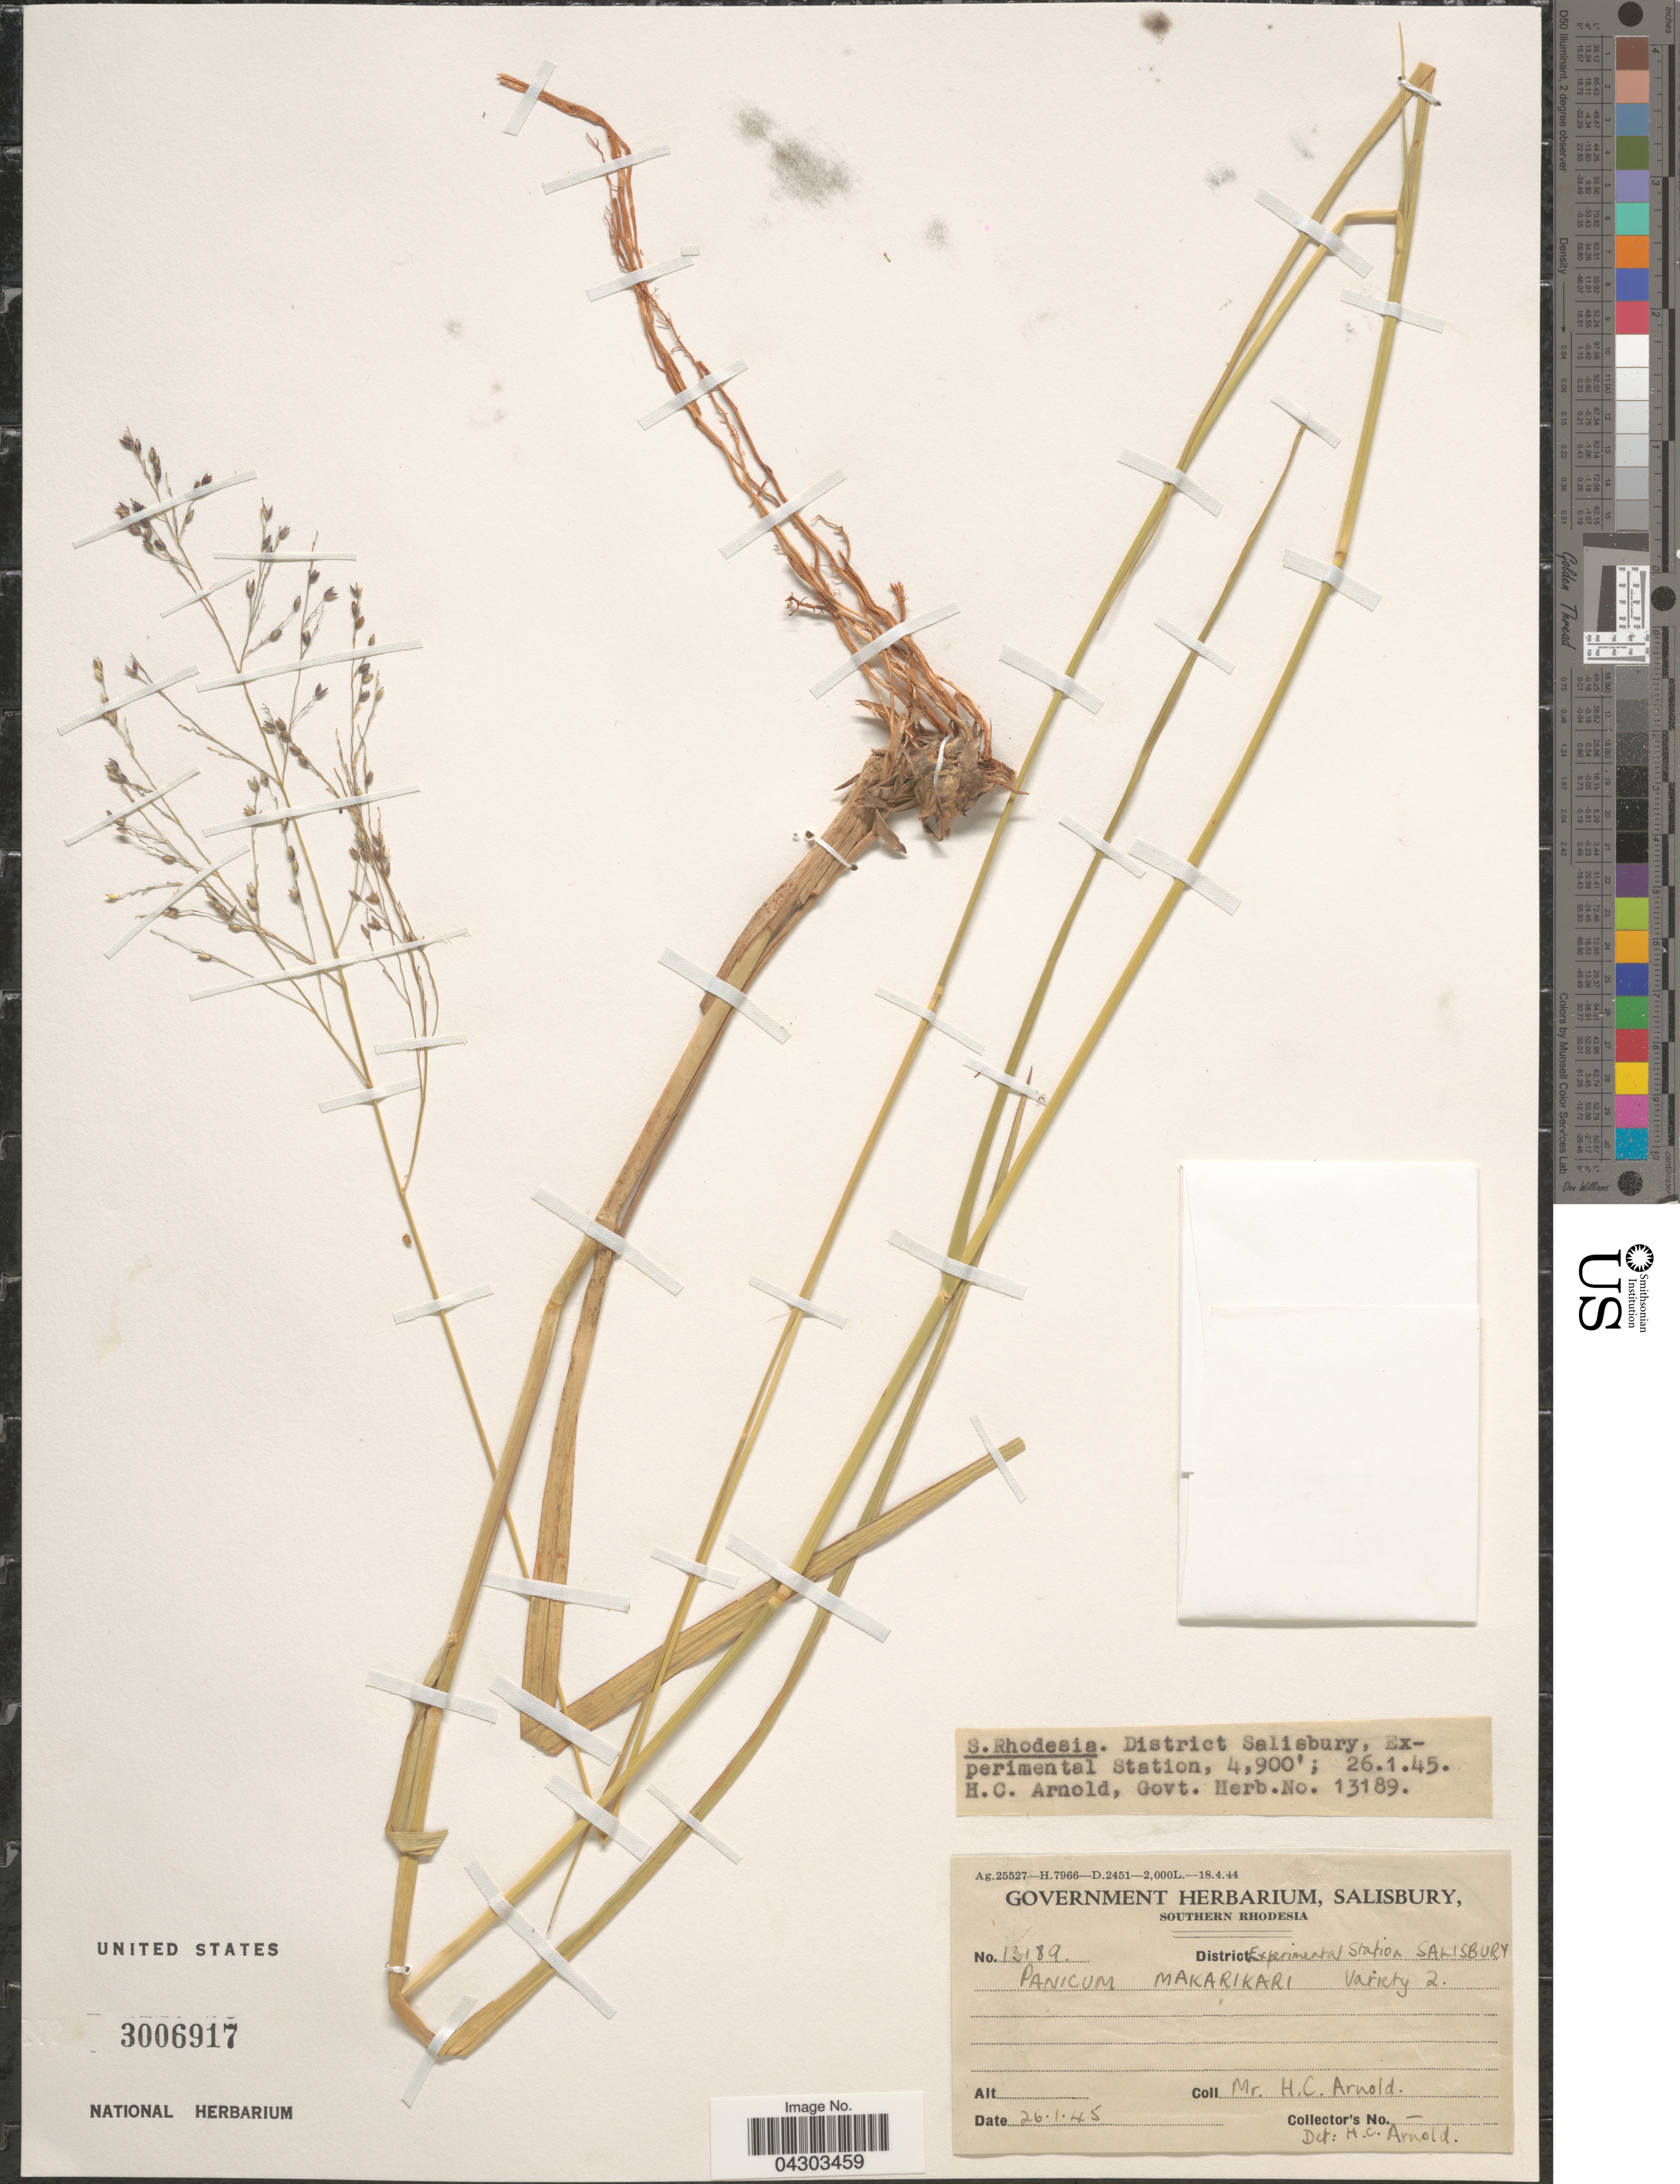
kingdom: Plantae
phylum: Tracheophyta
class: Liliopsida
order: Poales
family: Poaceae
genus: Panicum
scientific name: Panicum coloratum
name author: L.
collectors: H. Arnold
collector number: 13189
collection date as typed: Transcribed d/m/y: 26/1/45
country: Zimbabwe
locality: Southern Rhodesia. District Experimental Station Salisbury. S. Rhodesia. District Salisbury, Experimental Station.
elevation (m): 1494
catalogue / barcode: US 3006917